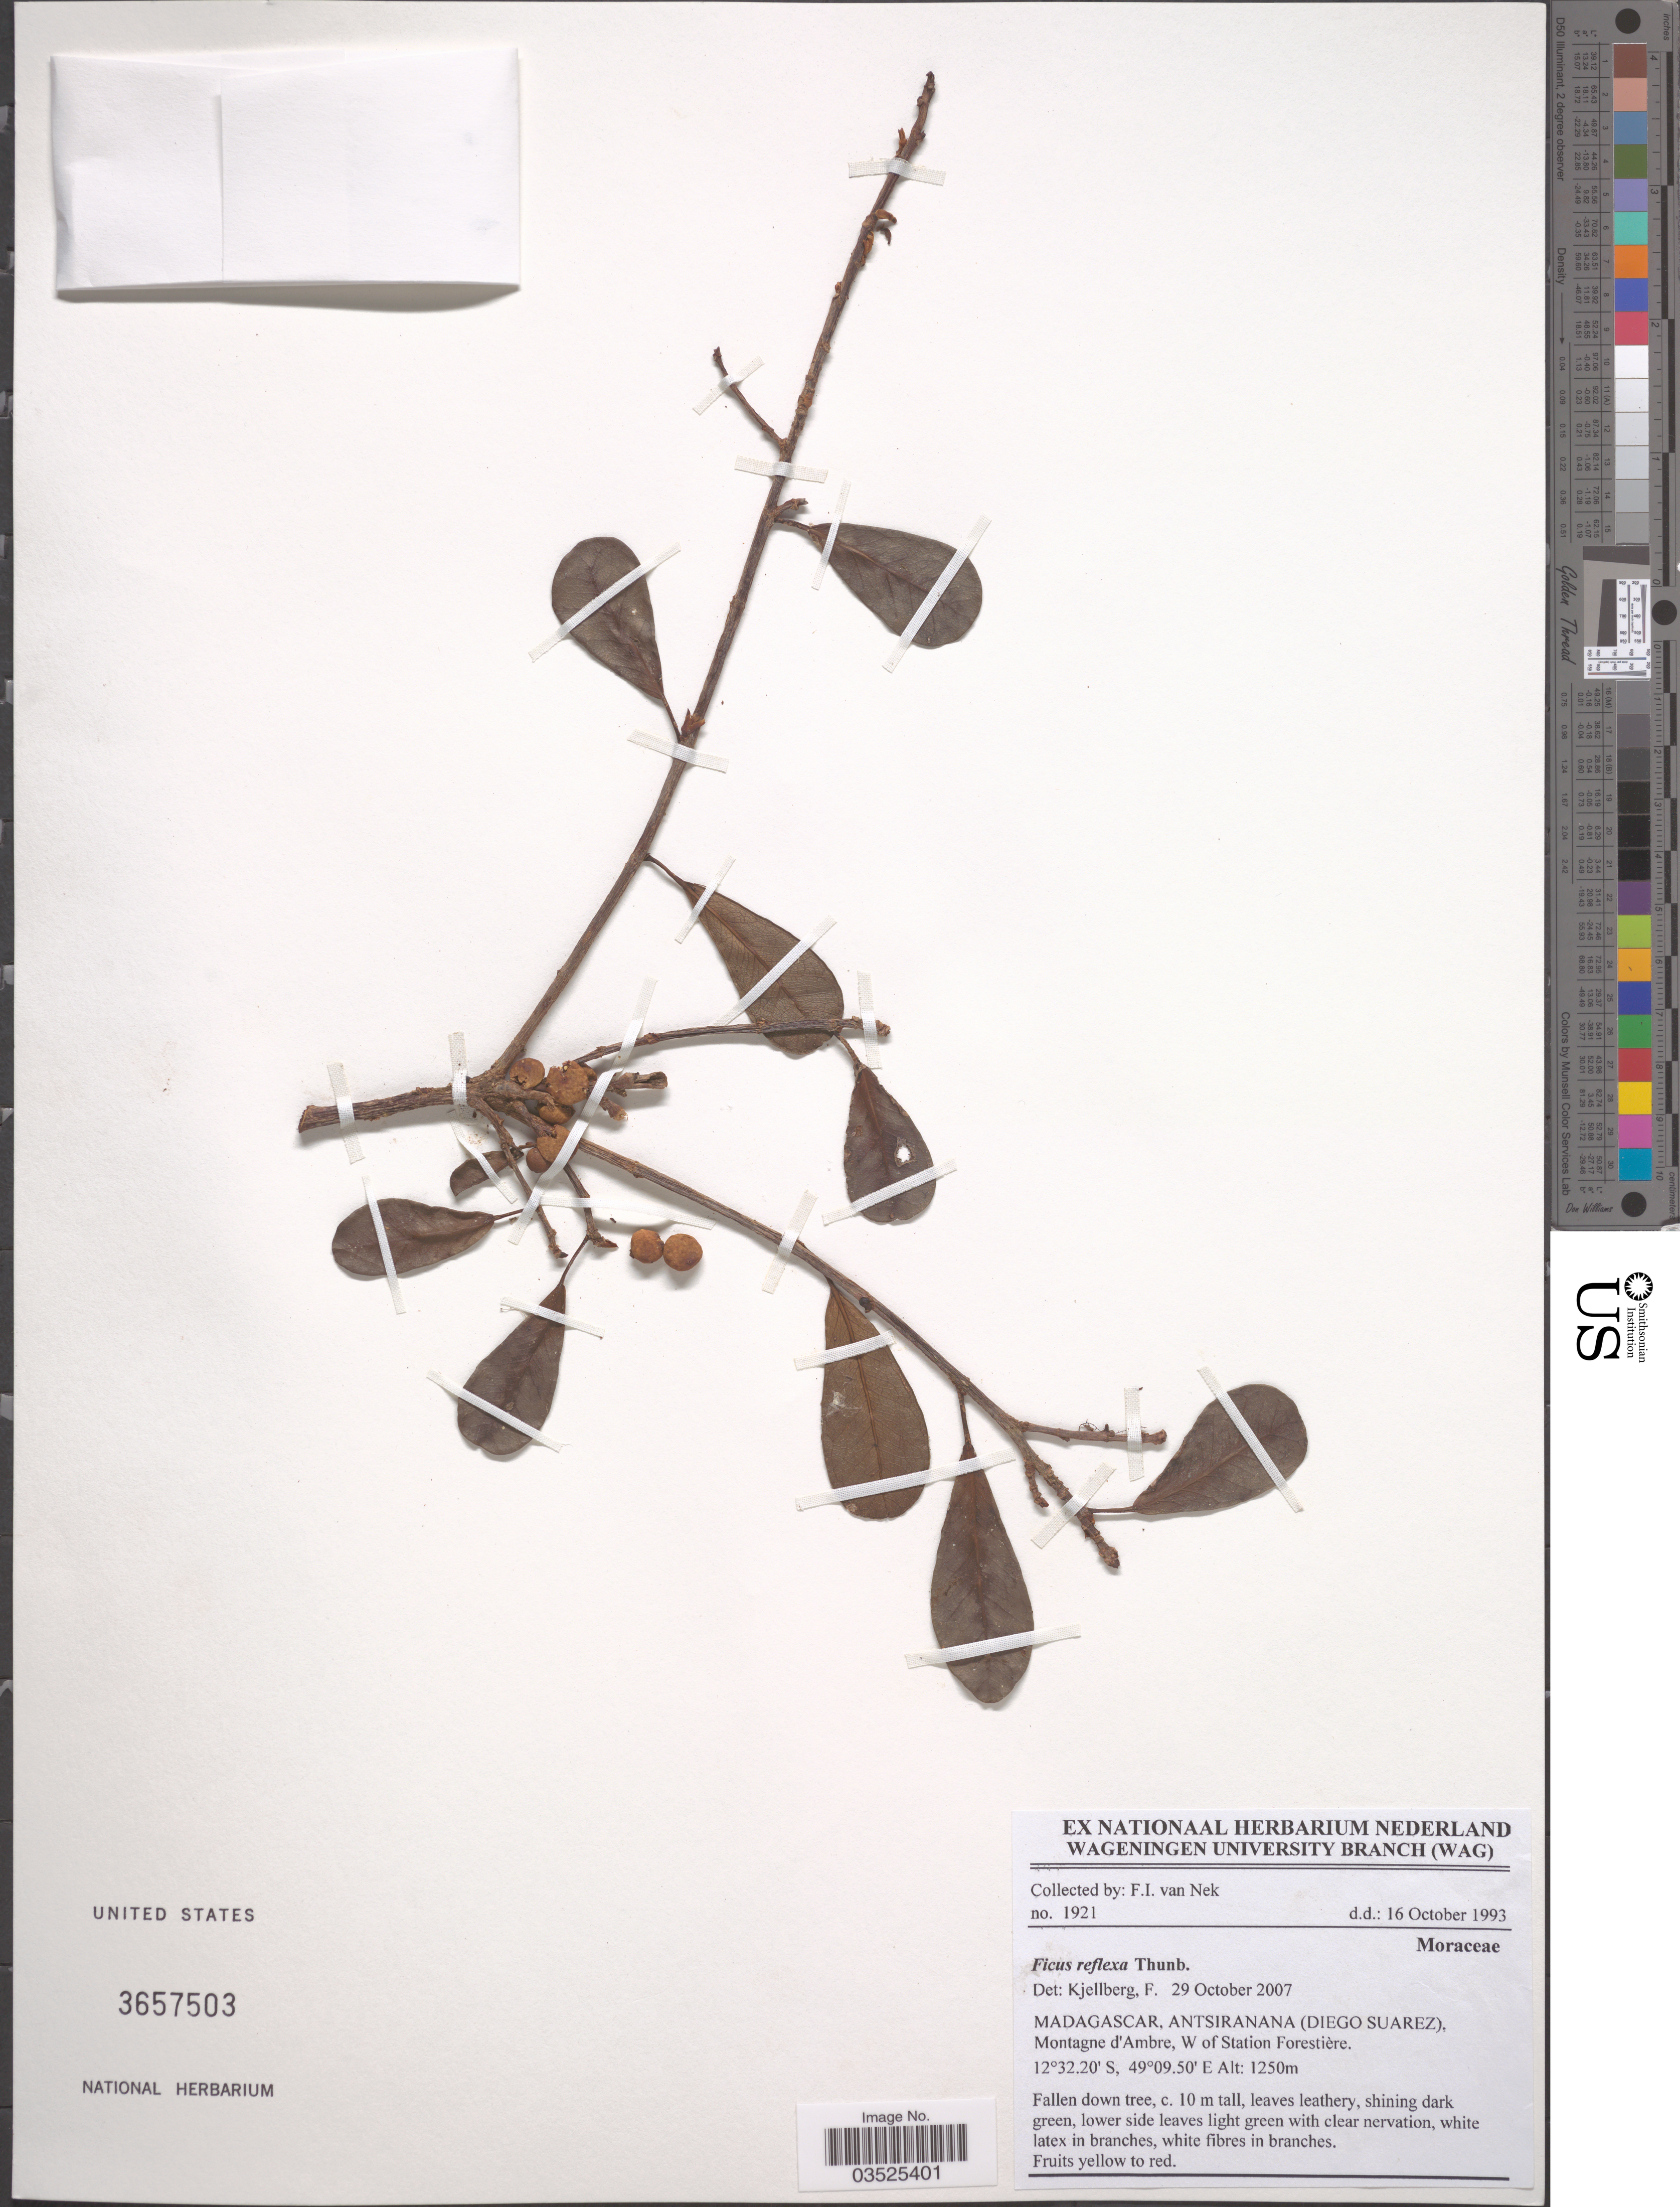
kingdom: Plantae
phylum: Tracheophyta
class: Magnoliopsida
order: Rosales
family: Moraceae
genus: Ficus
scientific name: Ficus reflexa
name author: Thunb.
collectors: F. van Nek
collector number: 1921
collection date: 1993-10-16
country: Madagascar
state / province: Diana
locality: (Diego Suarez), Montagne d'Ambre, W of Station Forestière.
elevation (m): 1250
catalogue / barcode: US 3657503